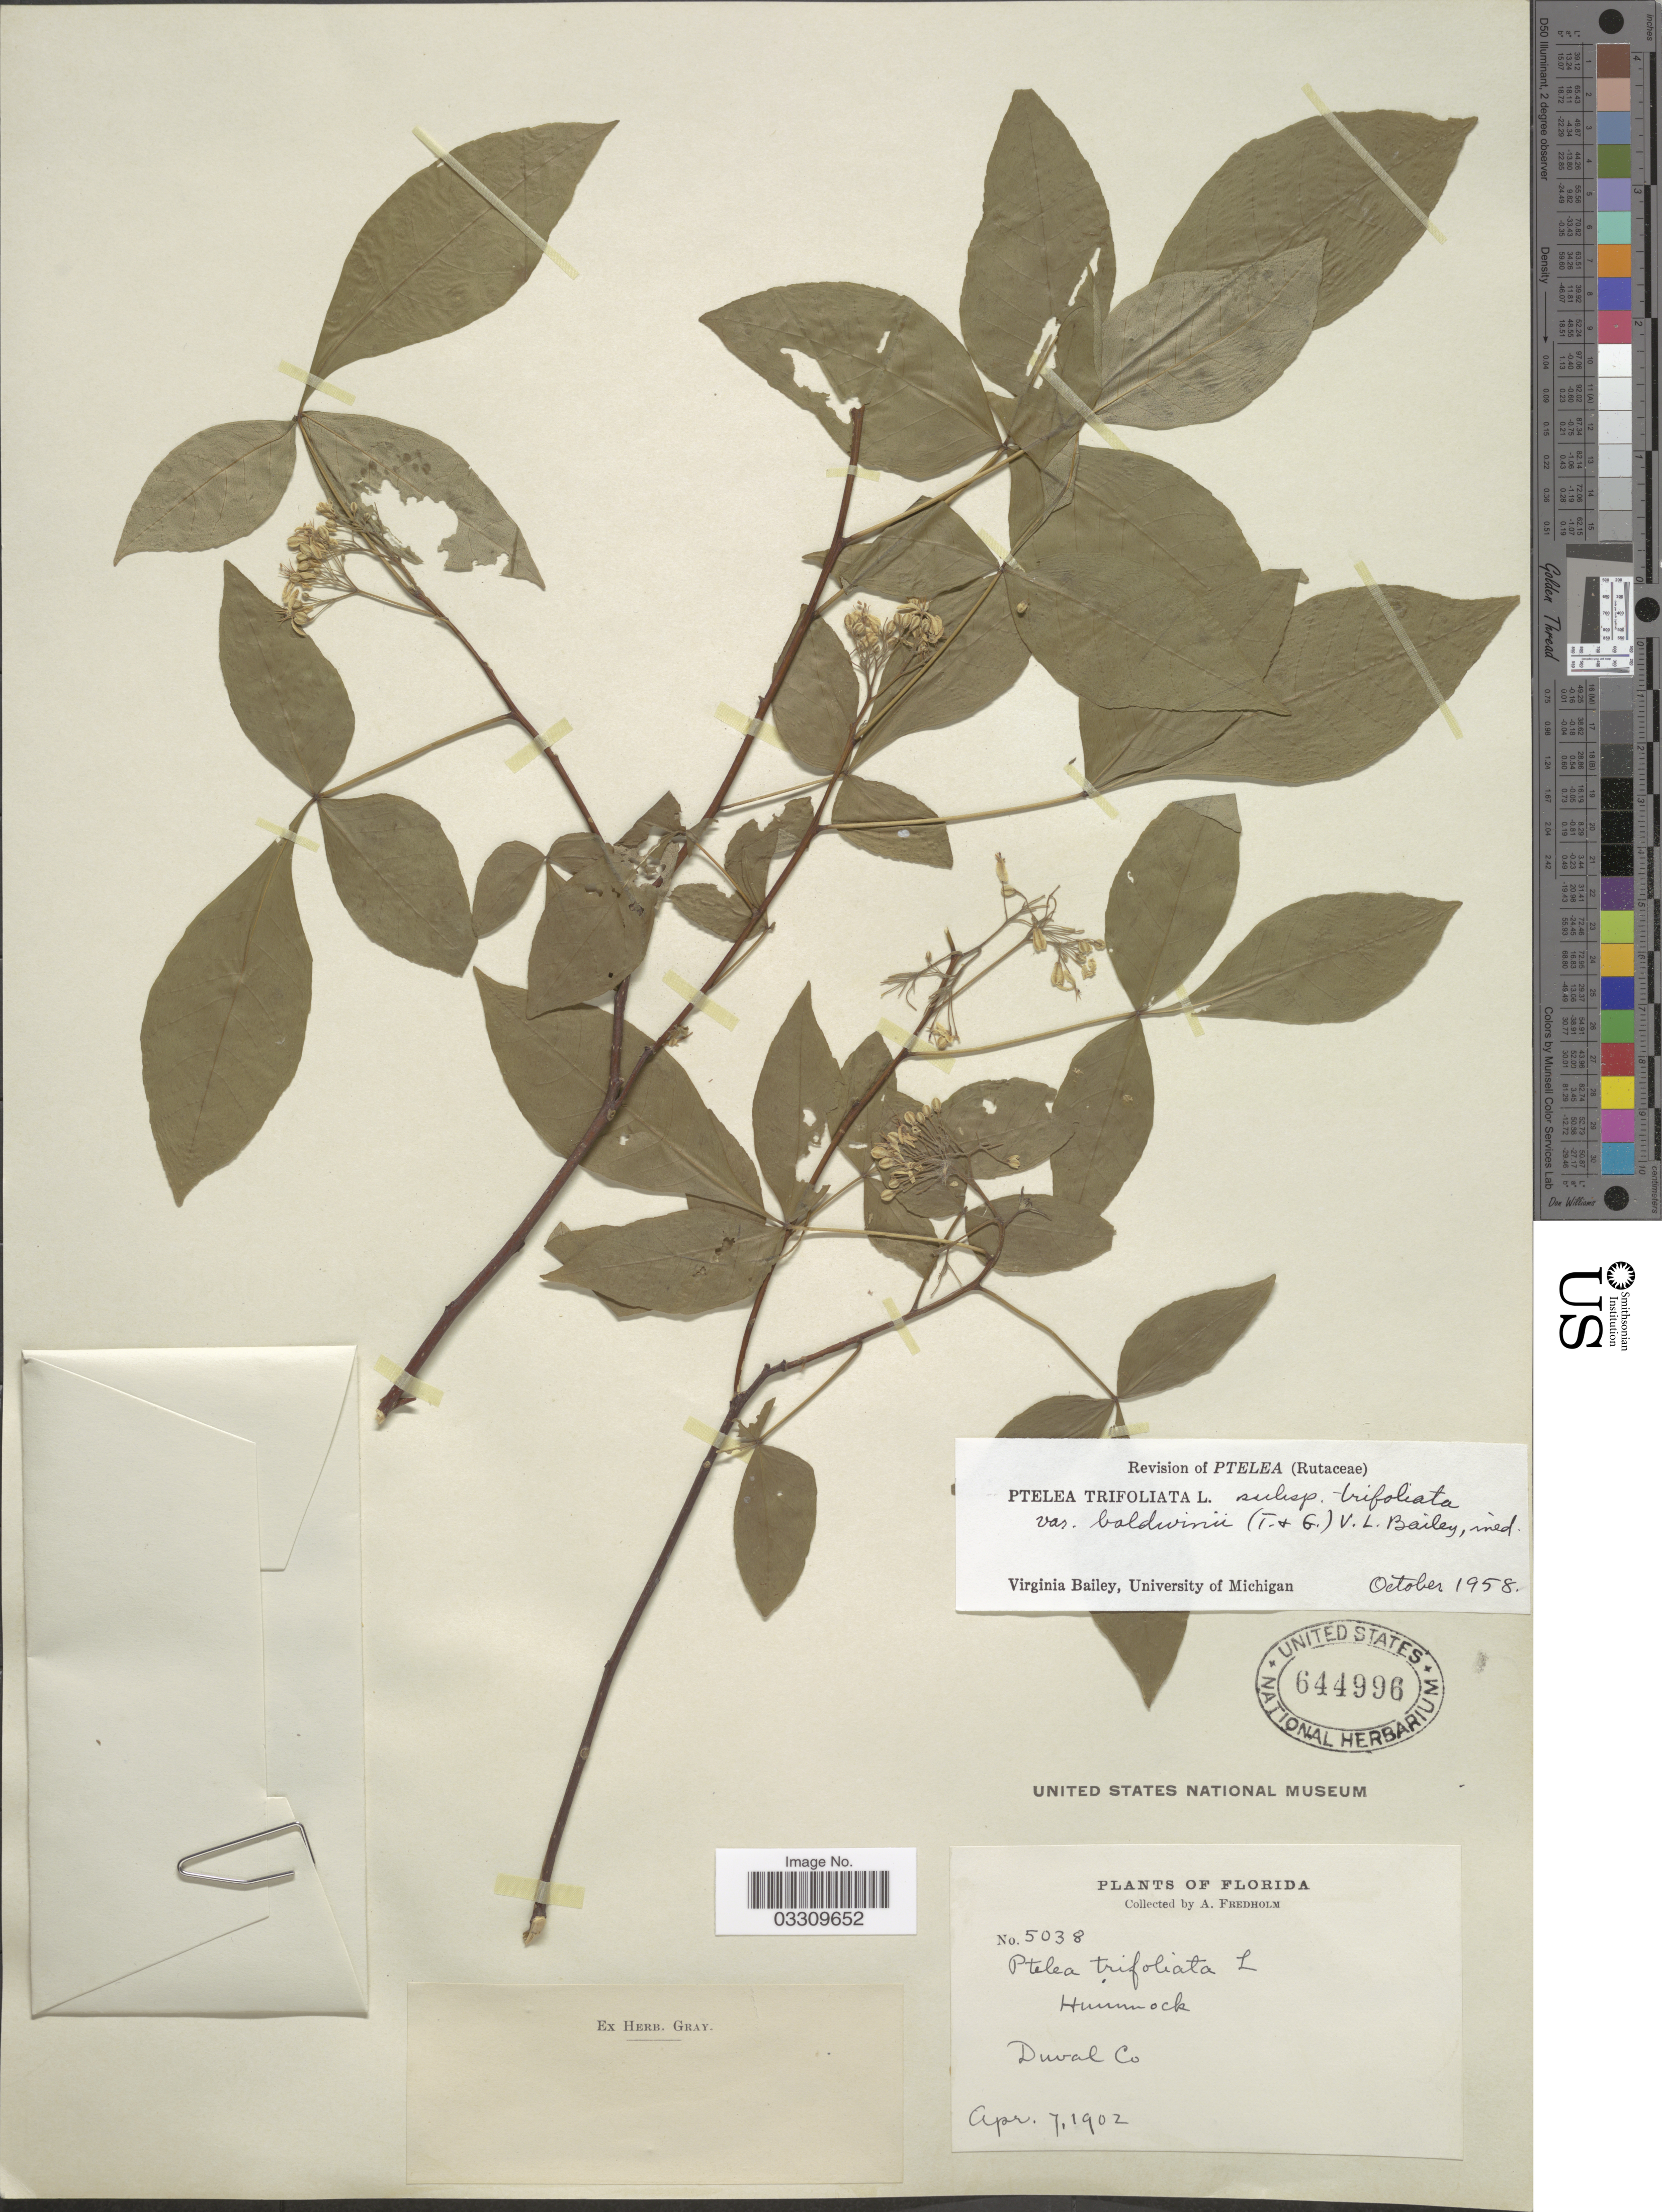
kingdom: Plantae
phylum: Tracheophyta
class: Magnoliopsida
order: Sapindales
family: Rutaceae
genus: Ptelea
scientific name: Ptelea trifoliata var. baldwinii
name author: (Torr. & A. Gray) D.B. Ward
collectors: A. Fredholm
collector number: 5038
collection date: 1902-04-07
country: United States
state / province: Florida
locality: Hammock, Duval Co.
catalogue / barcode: US 644996